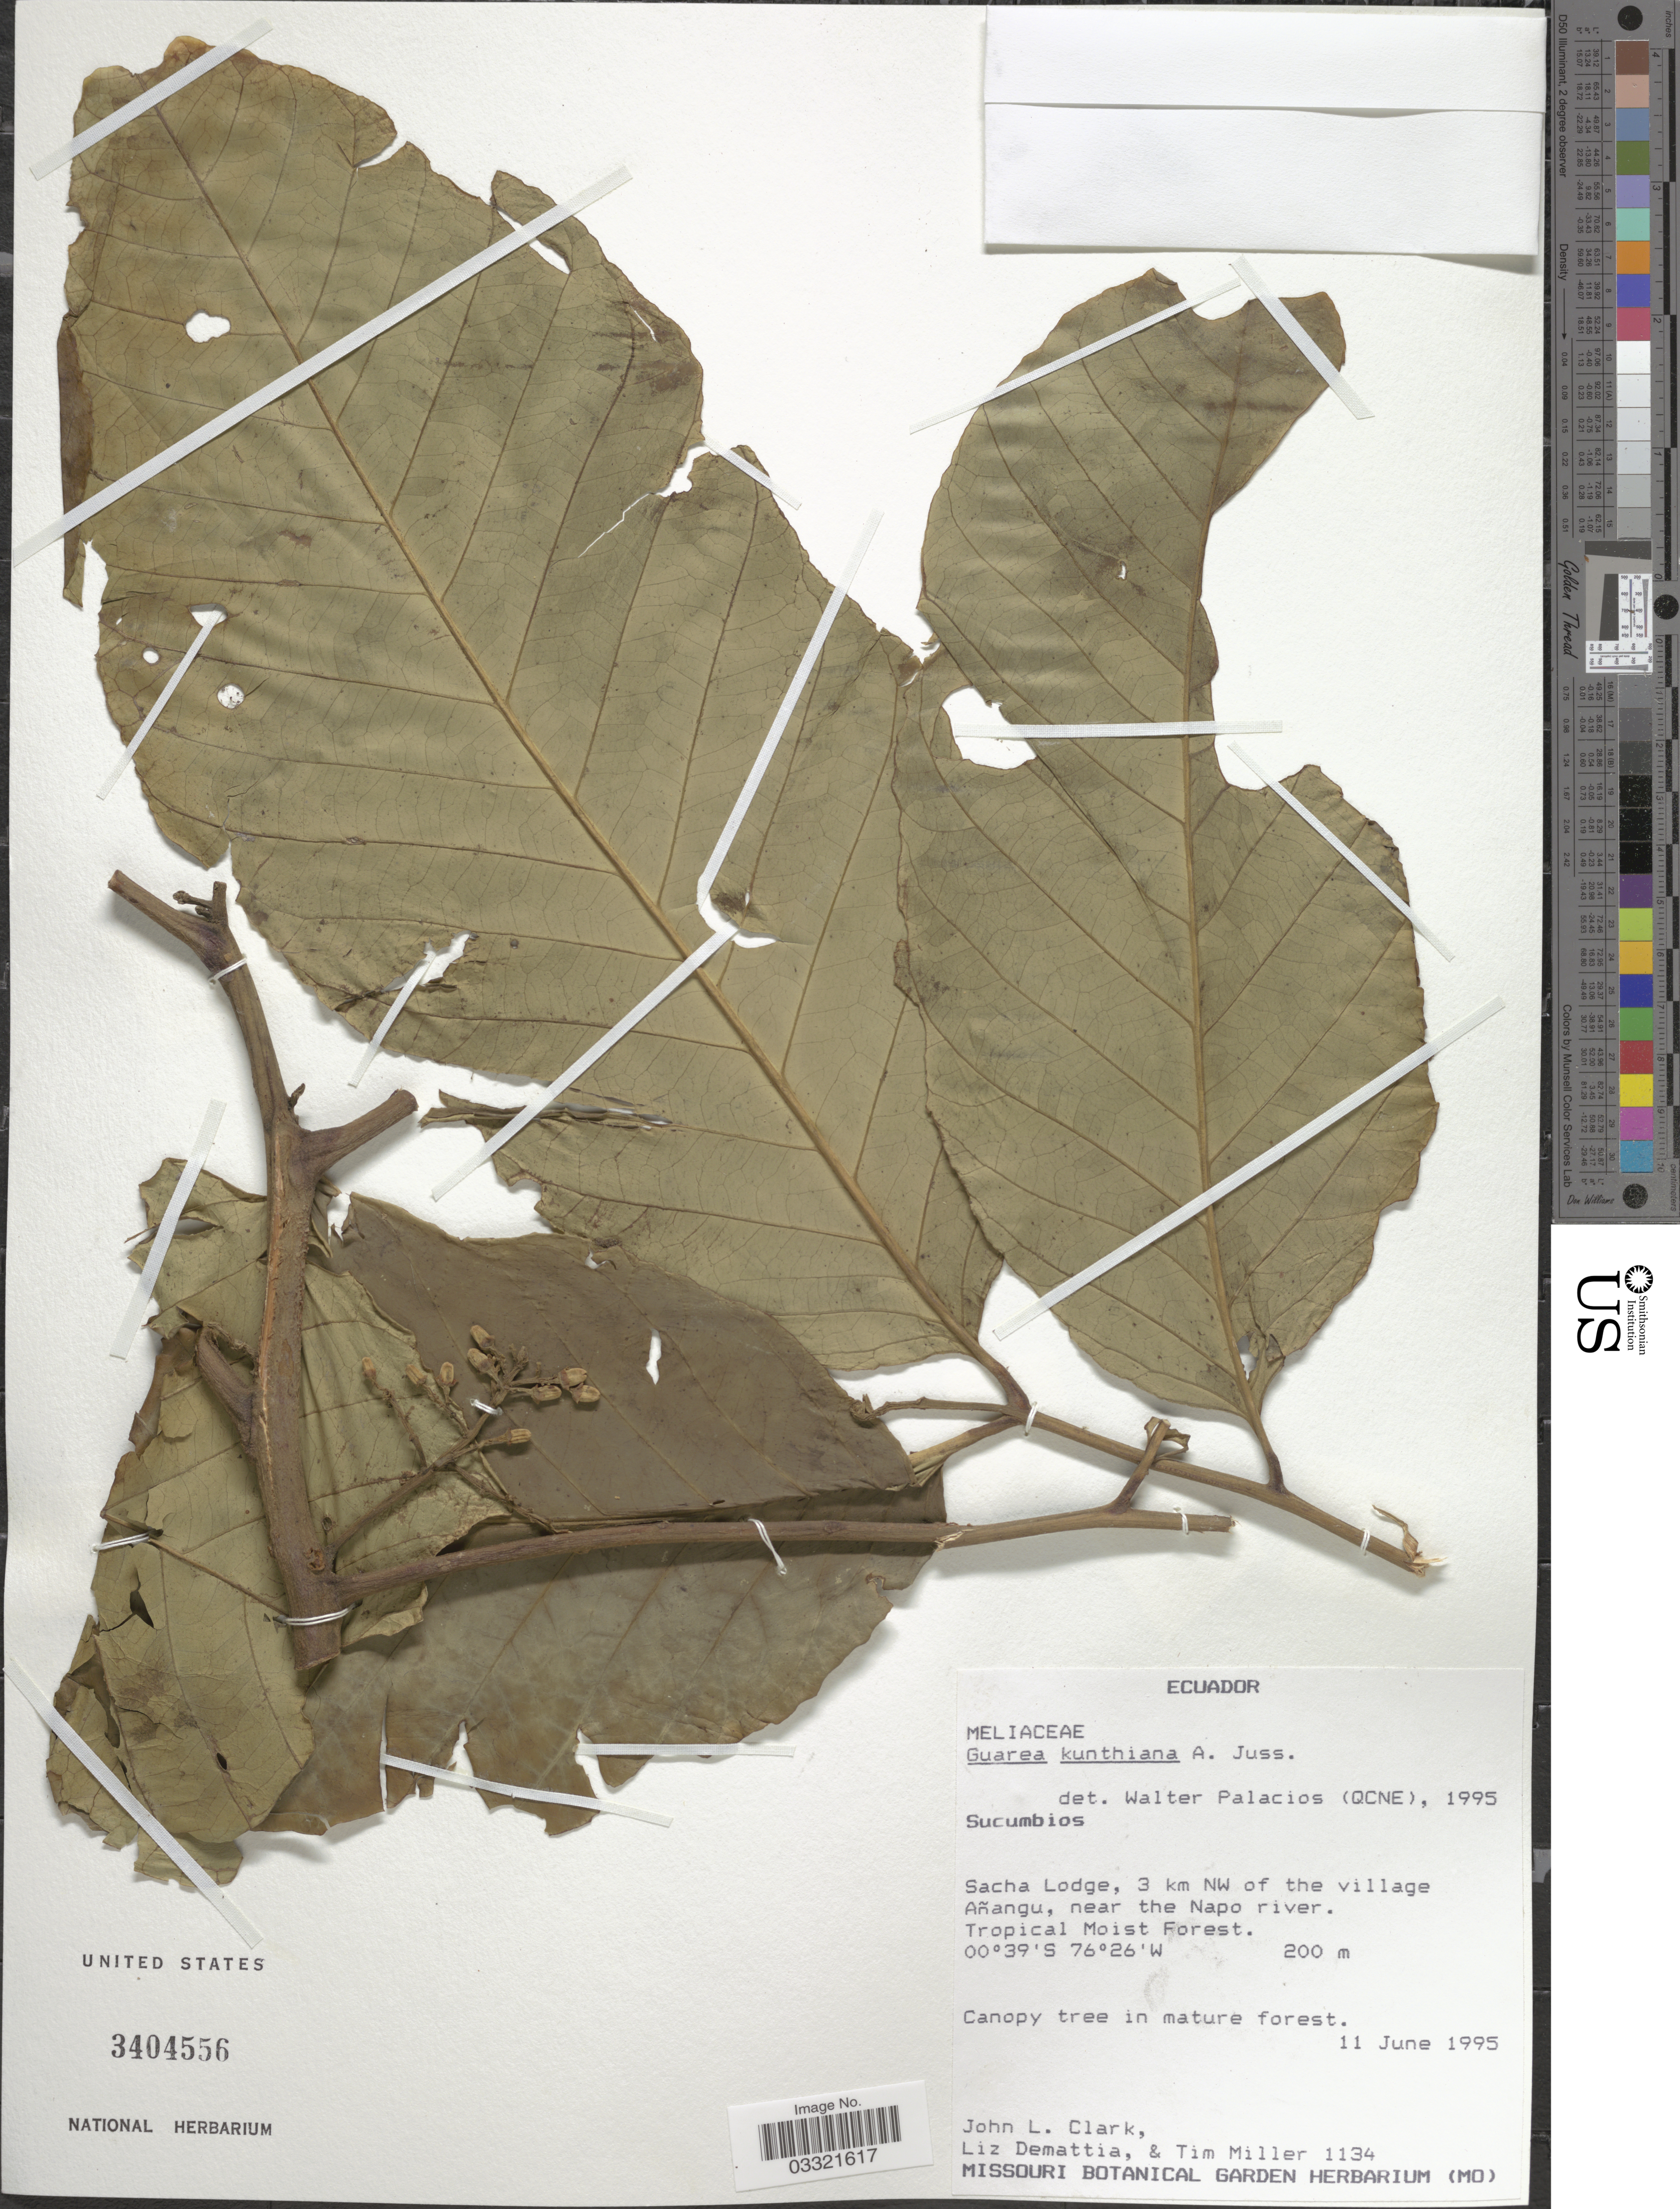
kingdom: Plantae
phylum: Tracheophyta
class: Magnoliopsida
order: Sapindales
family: Meliaceae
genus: Guarea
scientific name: Guarea kunthiana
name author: A. Juss.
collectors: J. L. Clark, L. Demattia & T. Miller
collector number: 1134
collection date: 1995-06-11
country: Ecuador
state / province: Sucumbíos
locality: Sacha Lodge, 3 km NW of the village Añangu, near the Napo river.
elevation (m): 200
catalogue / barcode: US 3404556